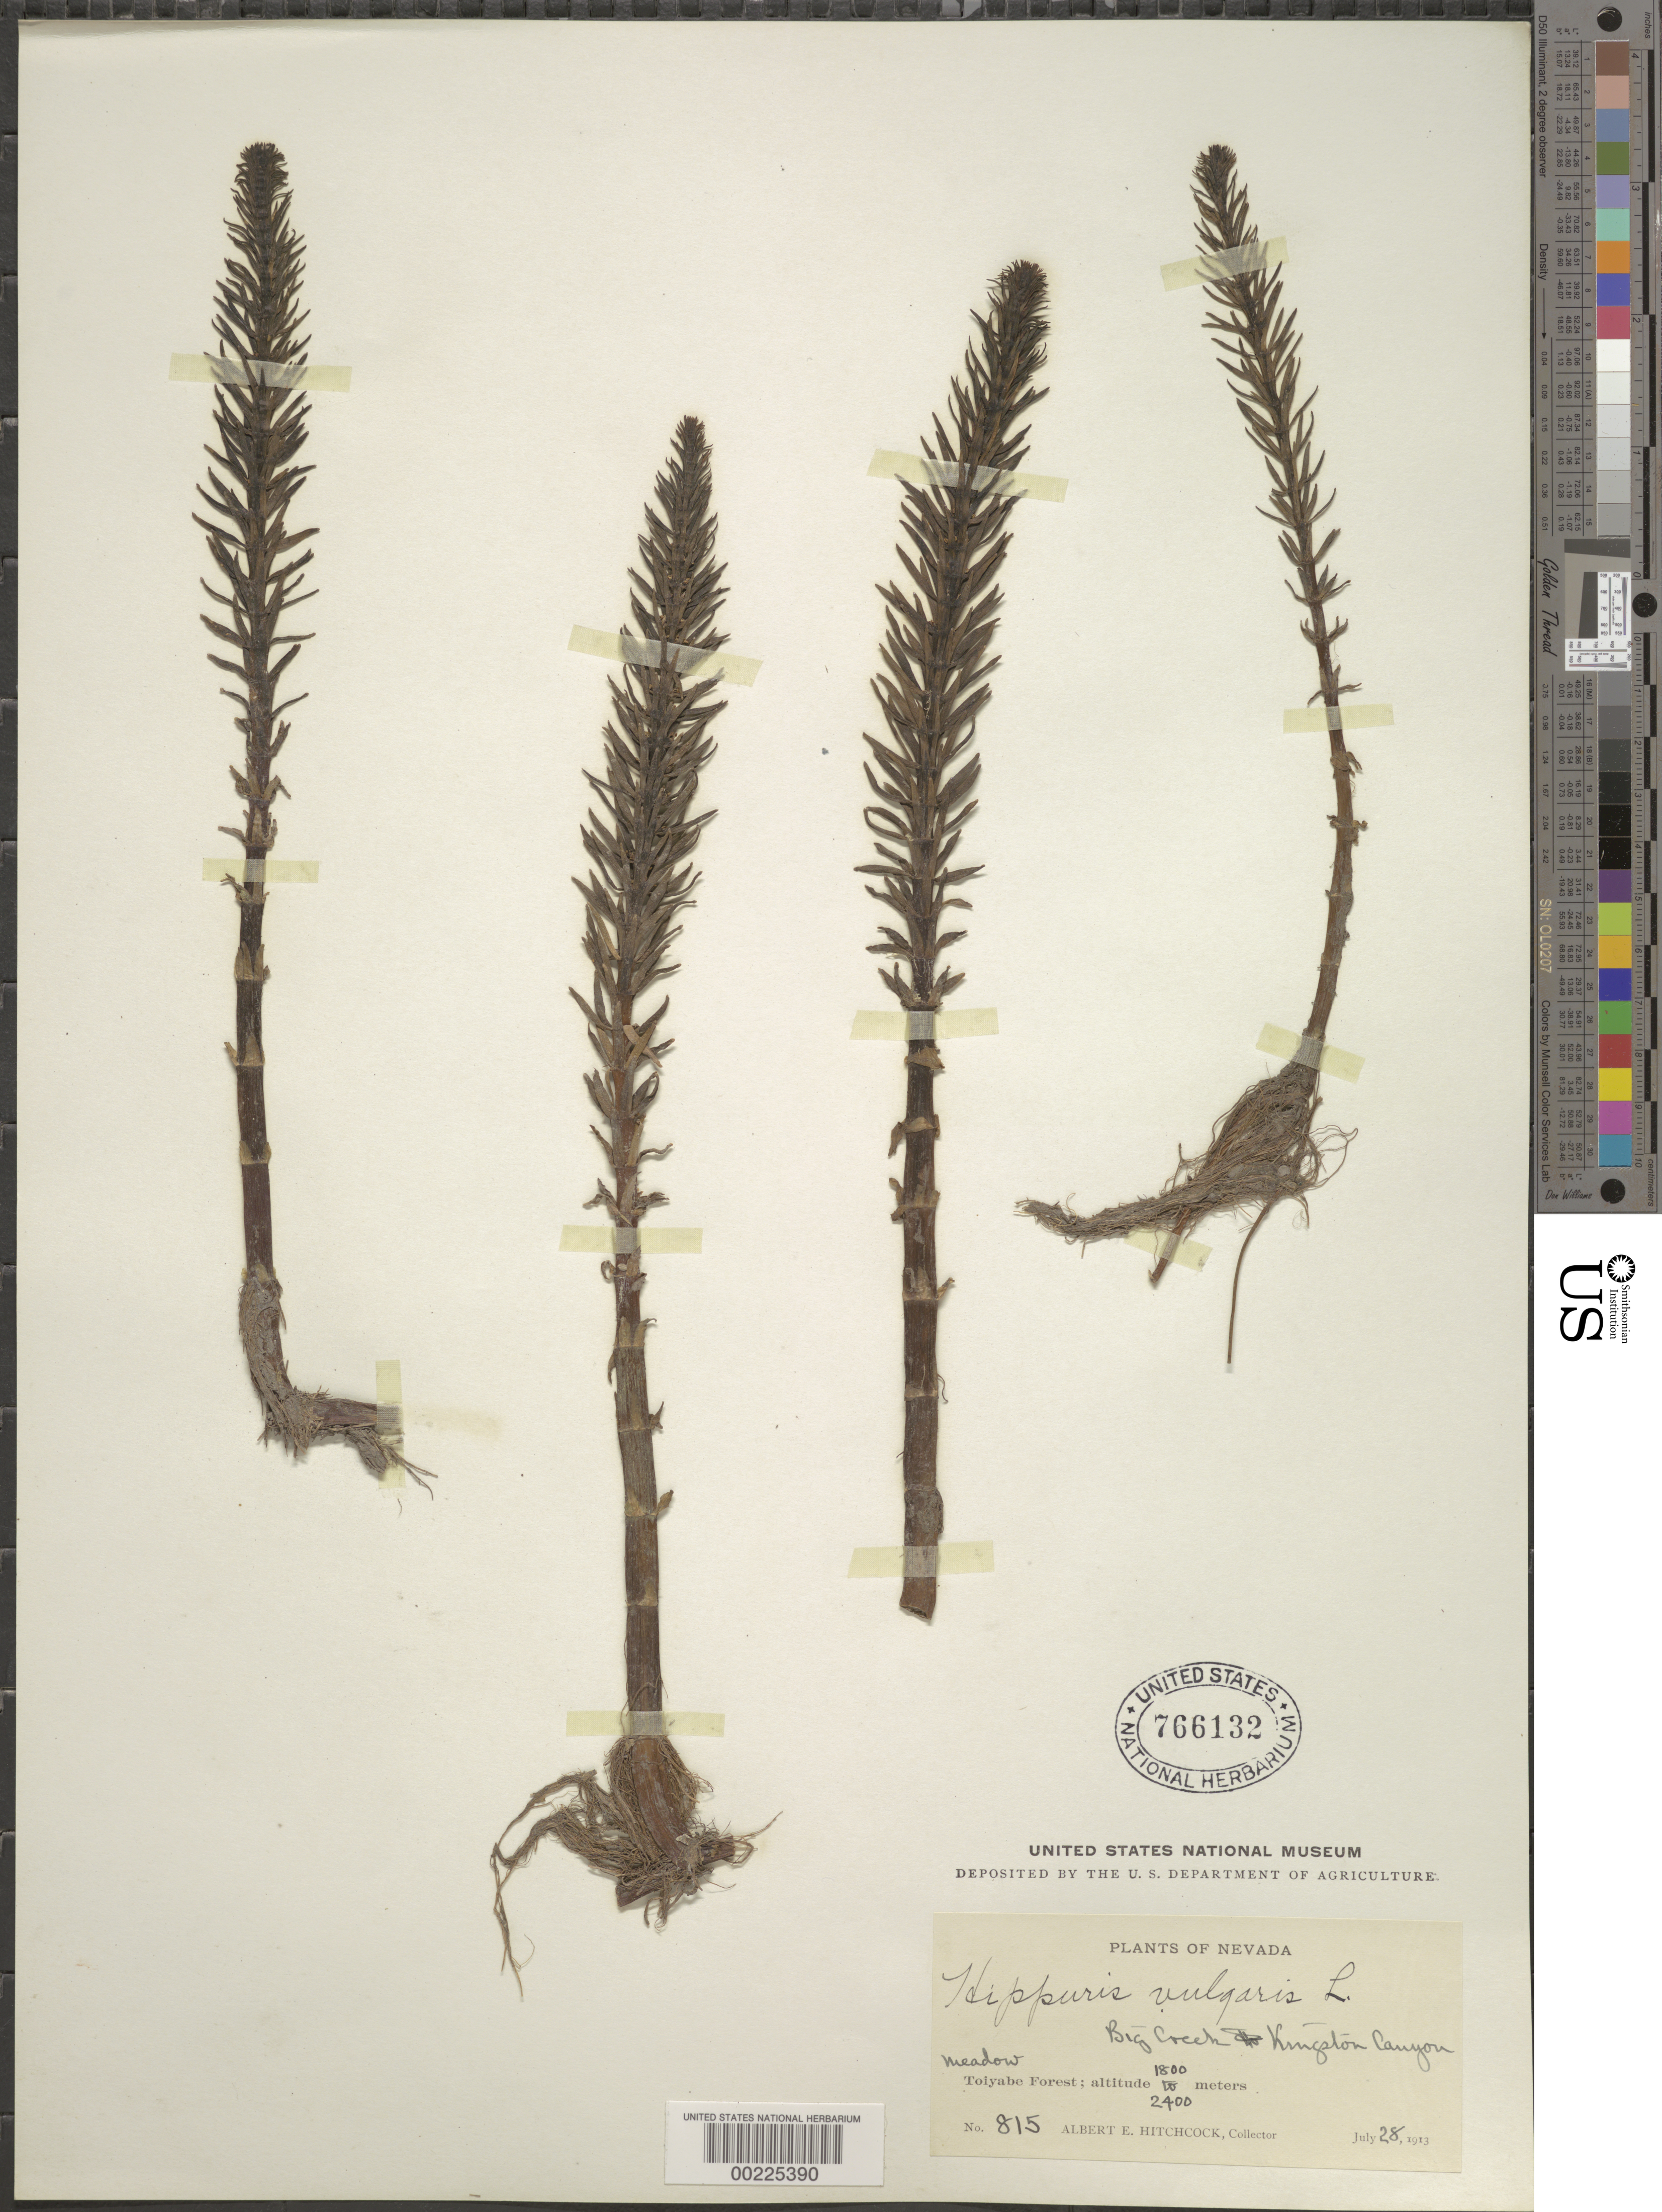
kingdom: Plantae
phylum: Tracheophyta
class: Magnoliopsida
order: Lamiales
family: Plantaginaceae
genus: Hippuris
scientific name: Hippuris tetraphylla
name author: L. f.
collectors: A. S. Hitchcock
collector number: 815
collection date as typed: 28 Jul 1913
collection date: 1913-07-28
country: United States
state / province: Nevada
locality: Toiyabe forest; big creek kinston canyon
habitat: Meadow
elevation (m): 1800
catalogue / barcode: US 766132